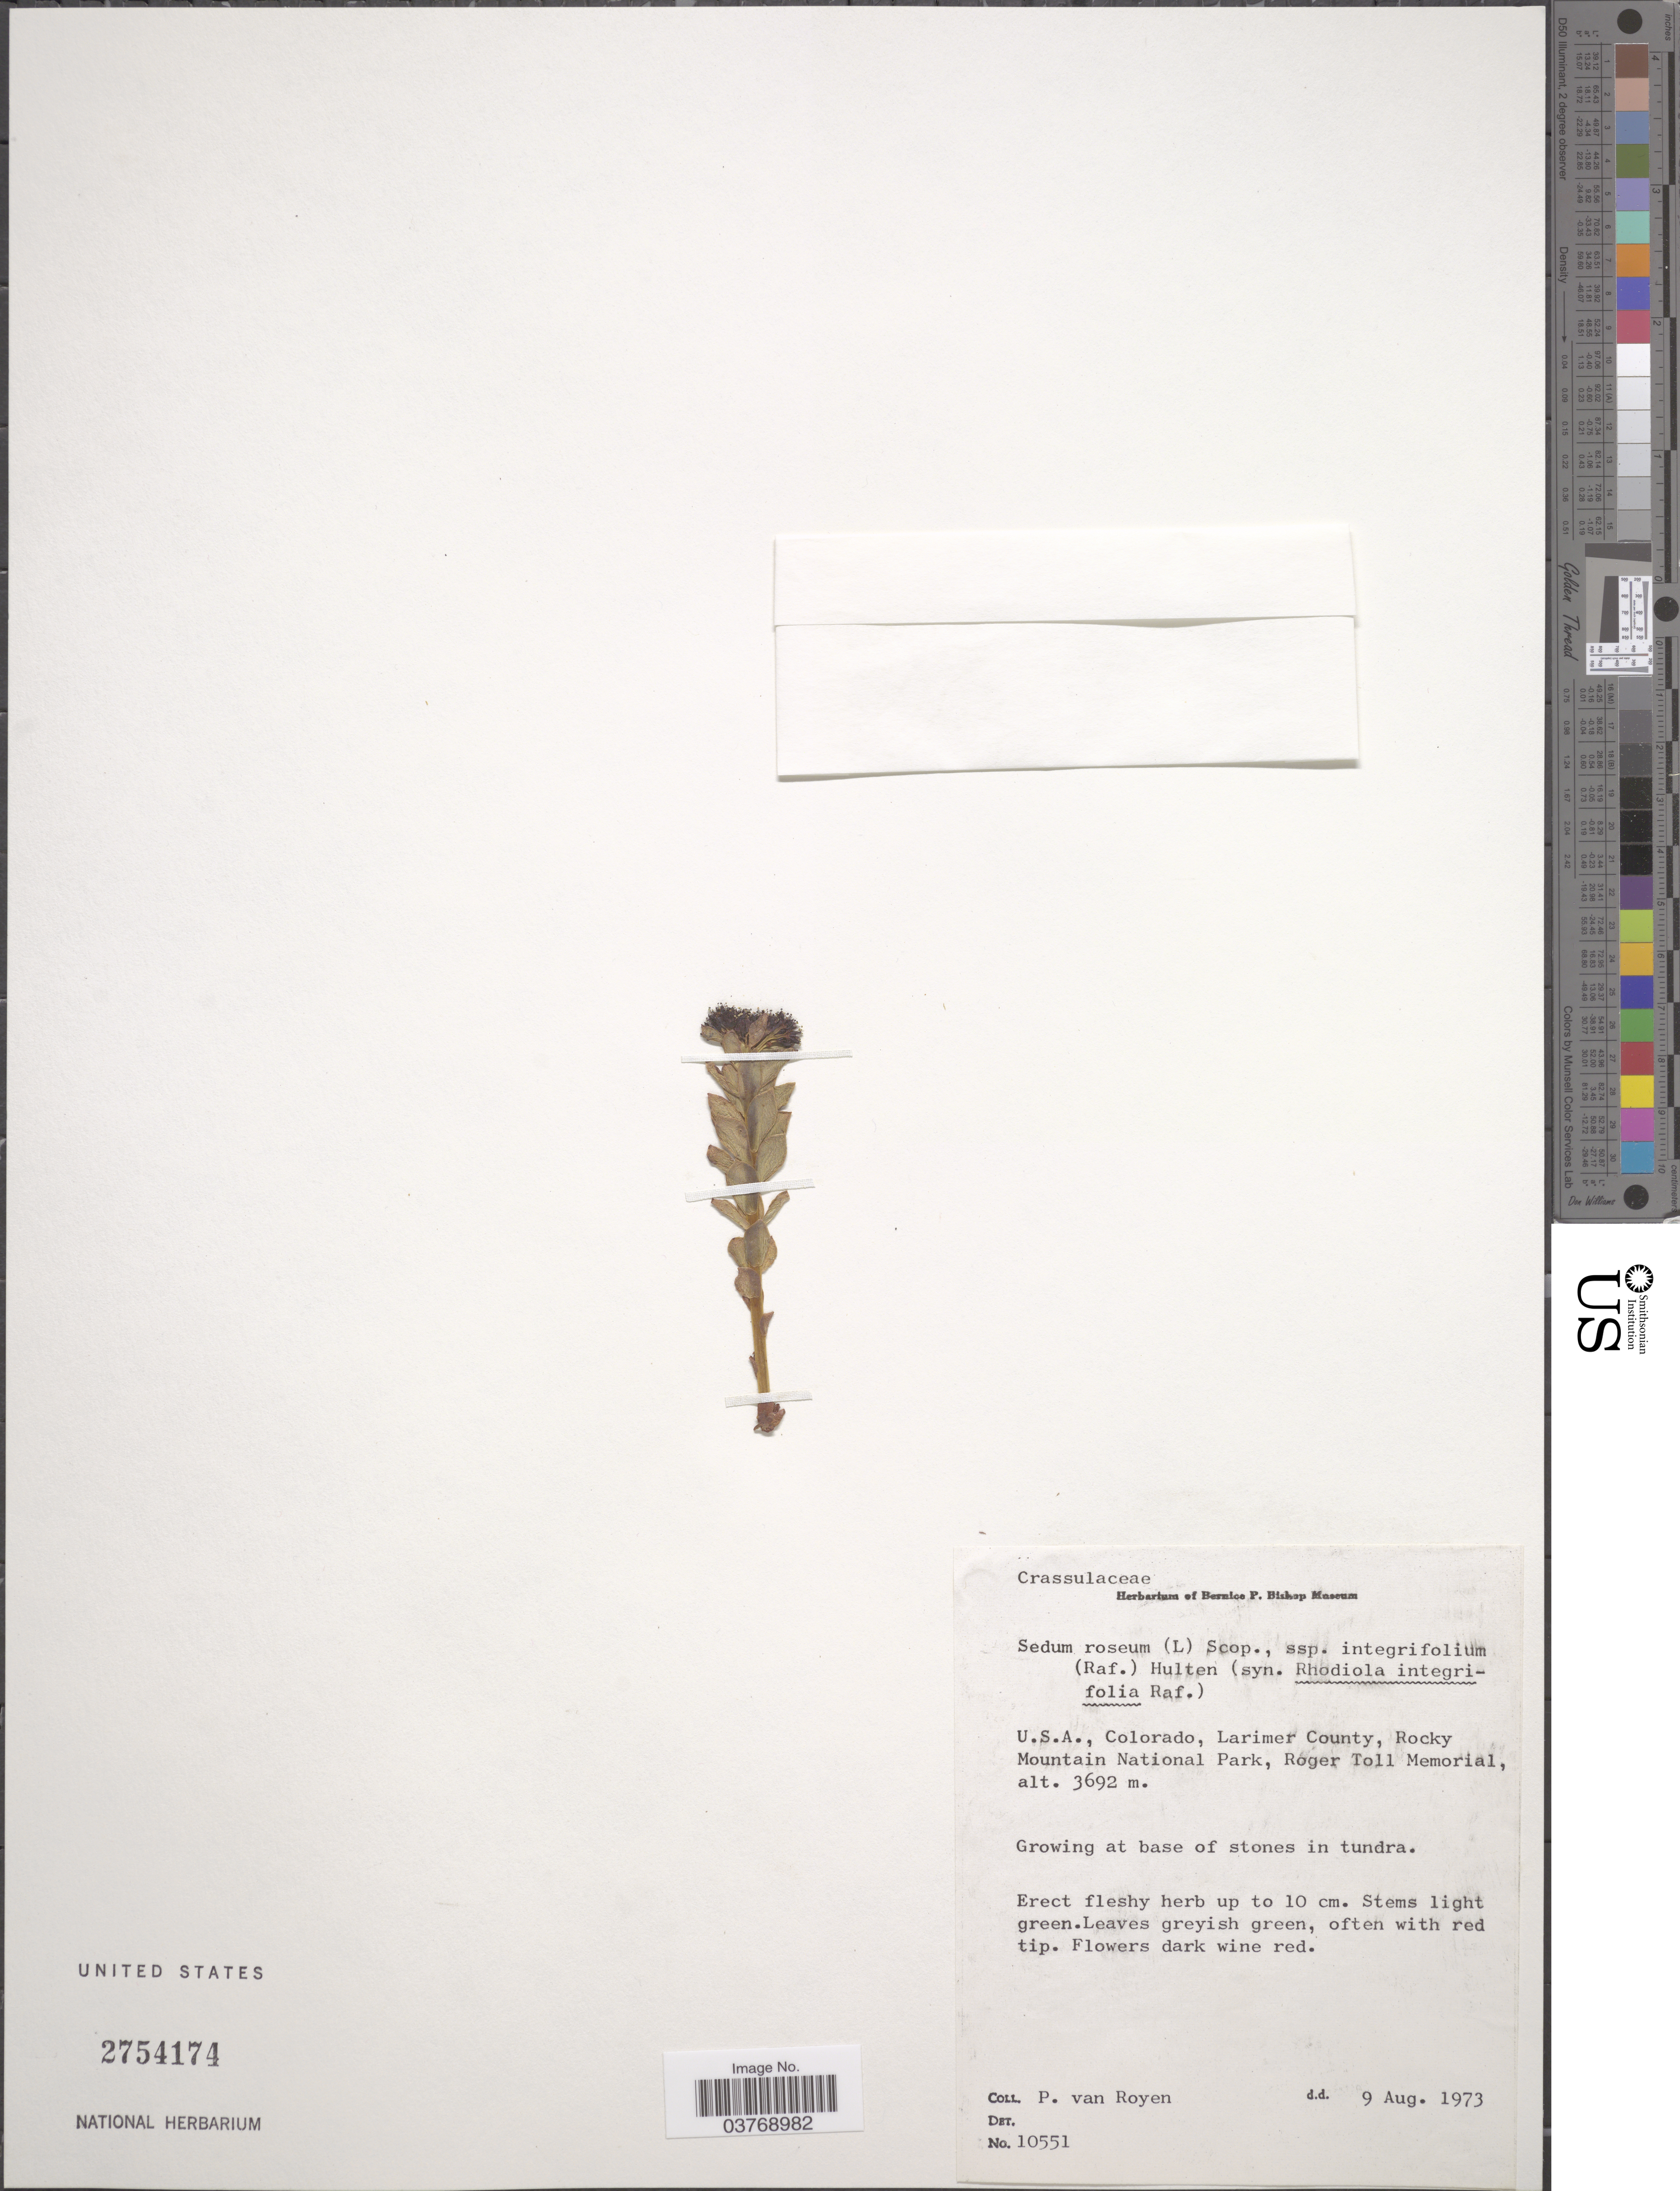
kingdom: Plantae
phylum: Tracheophyta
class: Magnoliopsida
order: Saxifragales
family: Crassulaceae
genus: Rhodiola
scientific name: Rhodiola integrifolia subsp. integrifolia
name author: Raf.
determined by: Strong, Mark T., (BOT), Smithsonian Institution - National Museum of Natural History (UNITED STATES)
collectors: P. van Royen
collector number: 10551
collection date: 1973-08-09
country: United States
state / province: Colorado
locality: Larimer County, Rocky Mountain National Park, Roger Toll Memorial.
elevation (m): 3692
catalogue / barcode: US 2754174